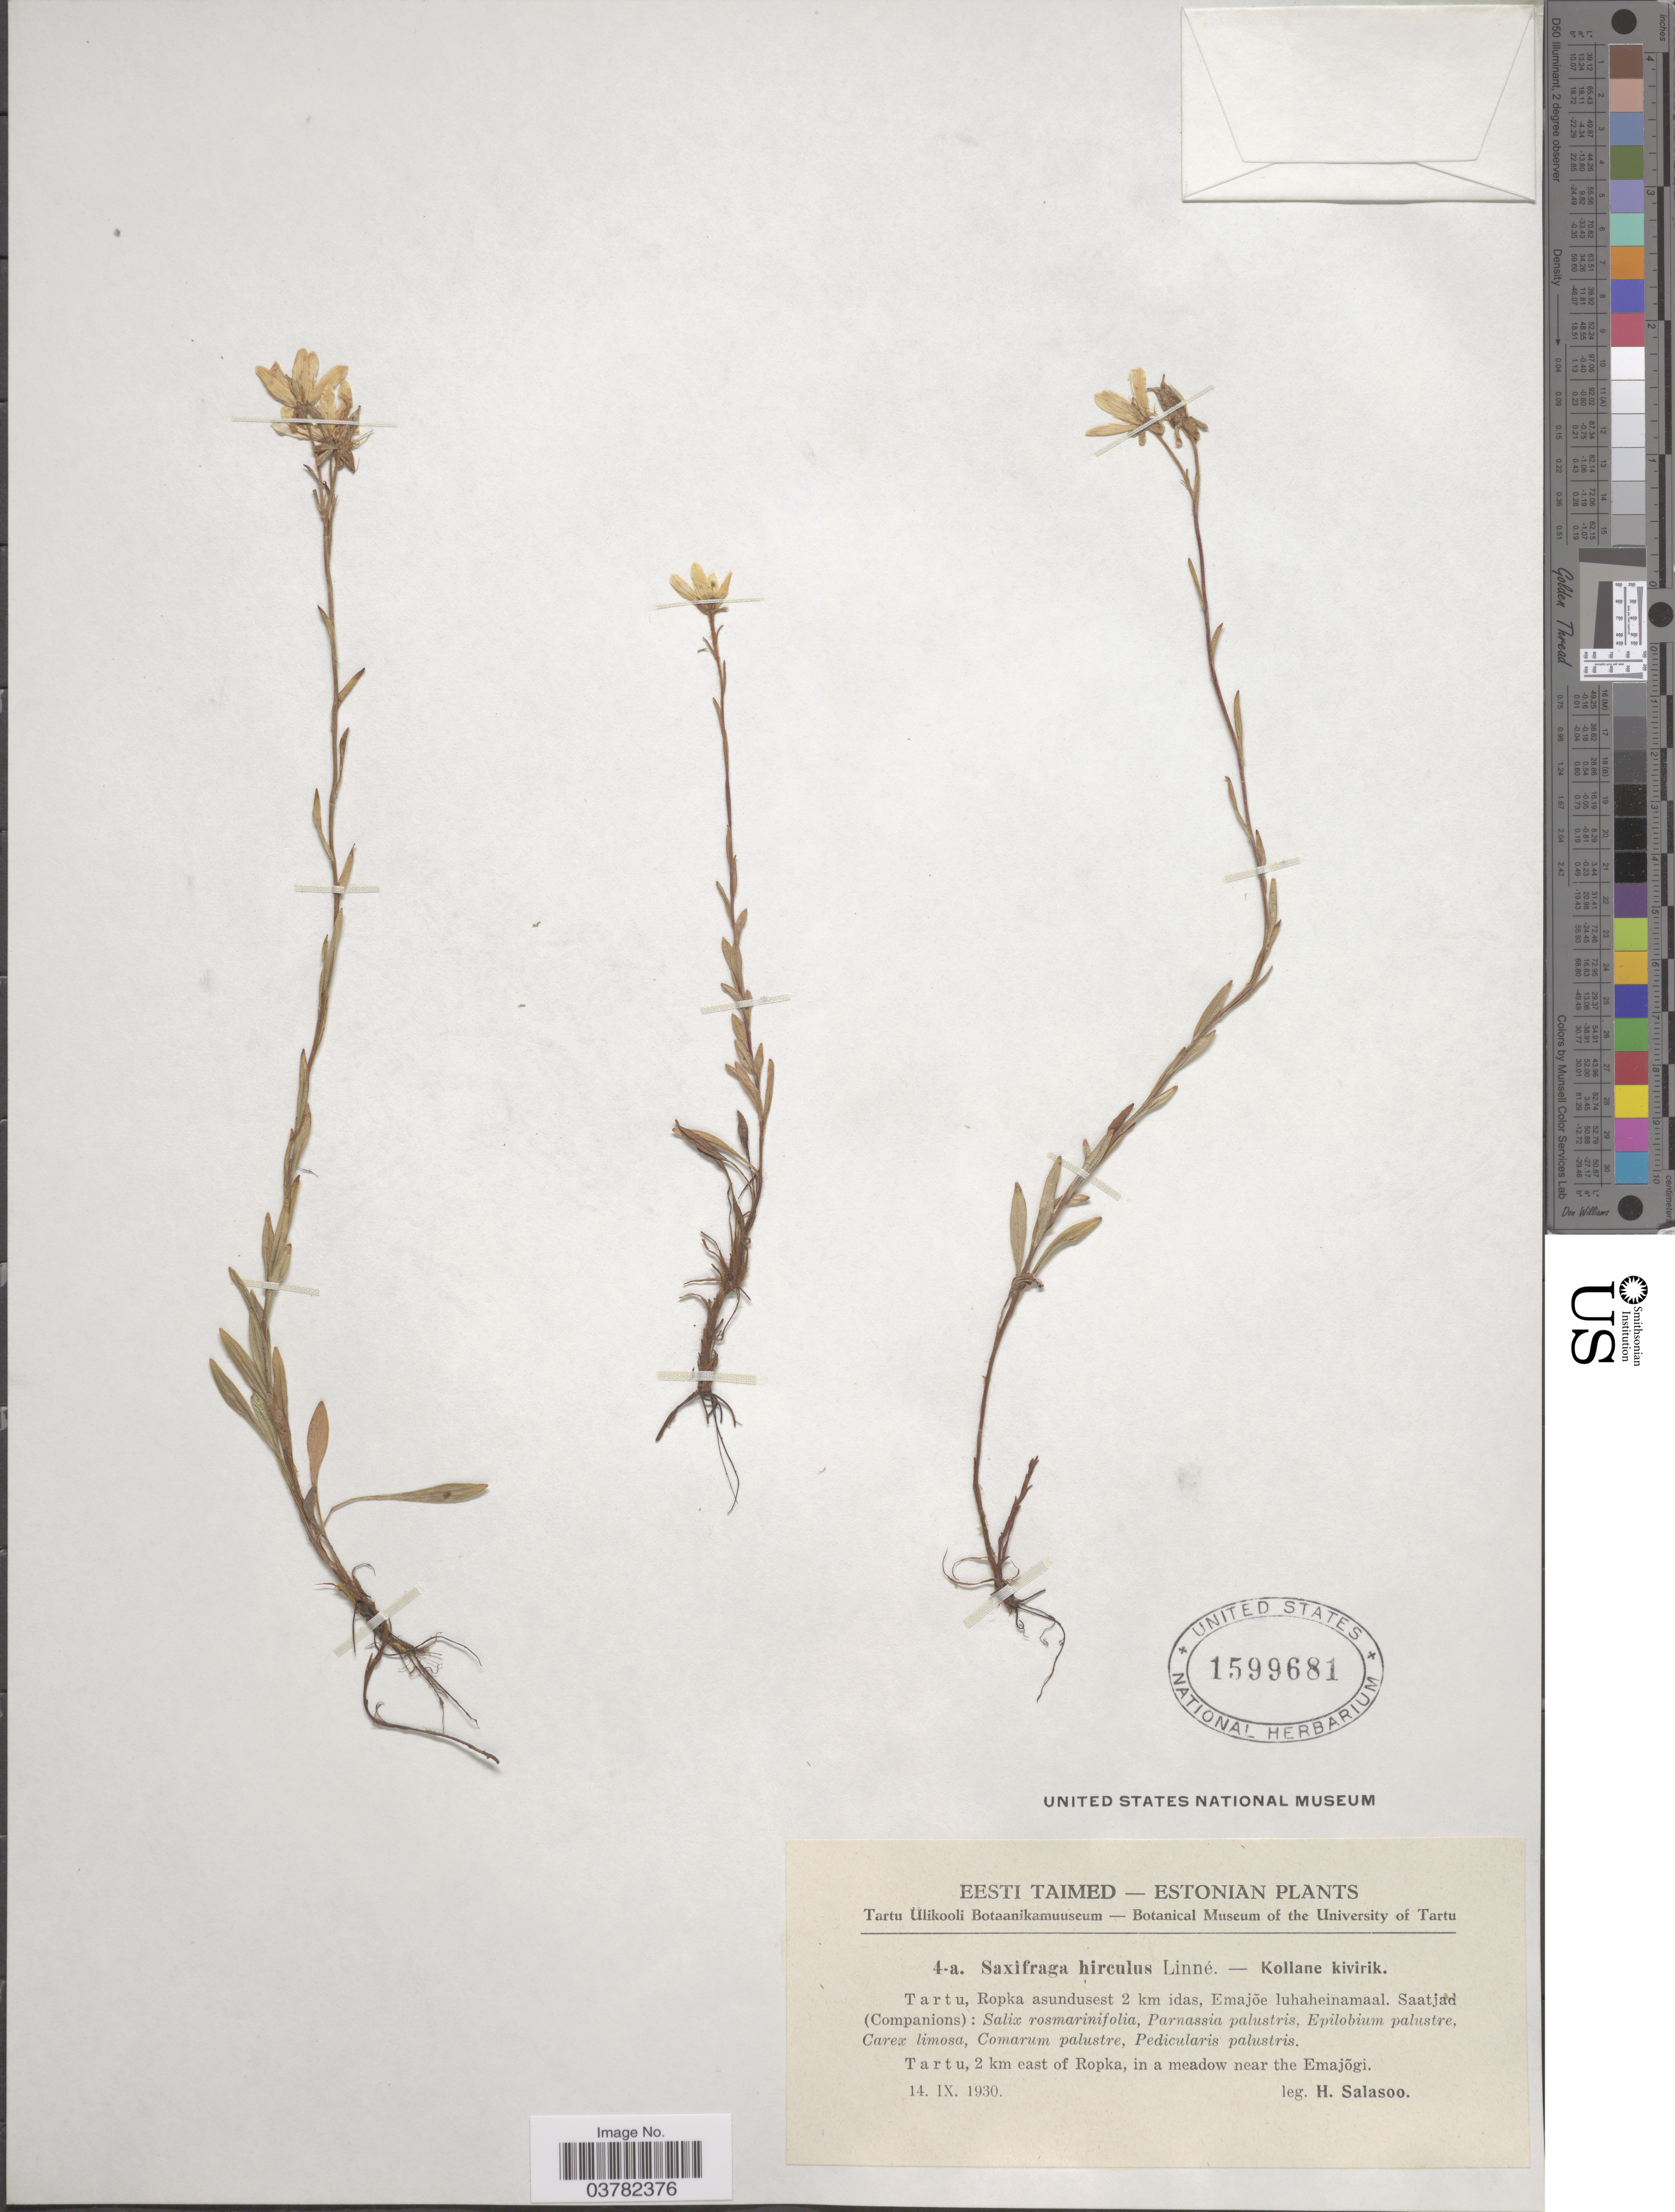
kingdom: Plantae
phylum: Tracheophyta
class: Magnoliopsida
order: Saxifragales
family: Saxifragaceae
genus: Saxifraga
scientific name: Saxifraga hirculus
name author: L.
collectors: H. Salasoo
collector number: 4-a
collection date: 1930-09-14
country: Estonia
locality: Tartu, 2 km east of Ropka, in a meadow near the Emajõgi.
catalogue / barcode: US 1599681